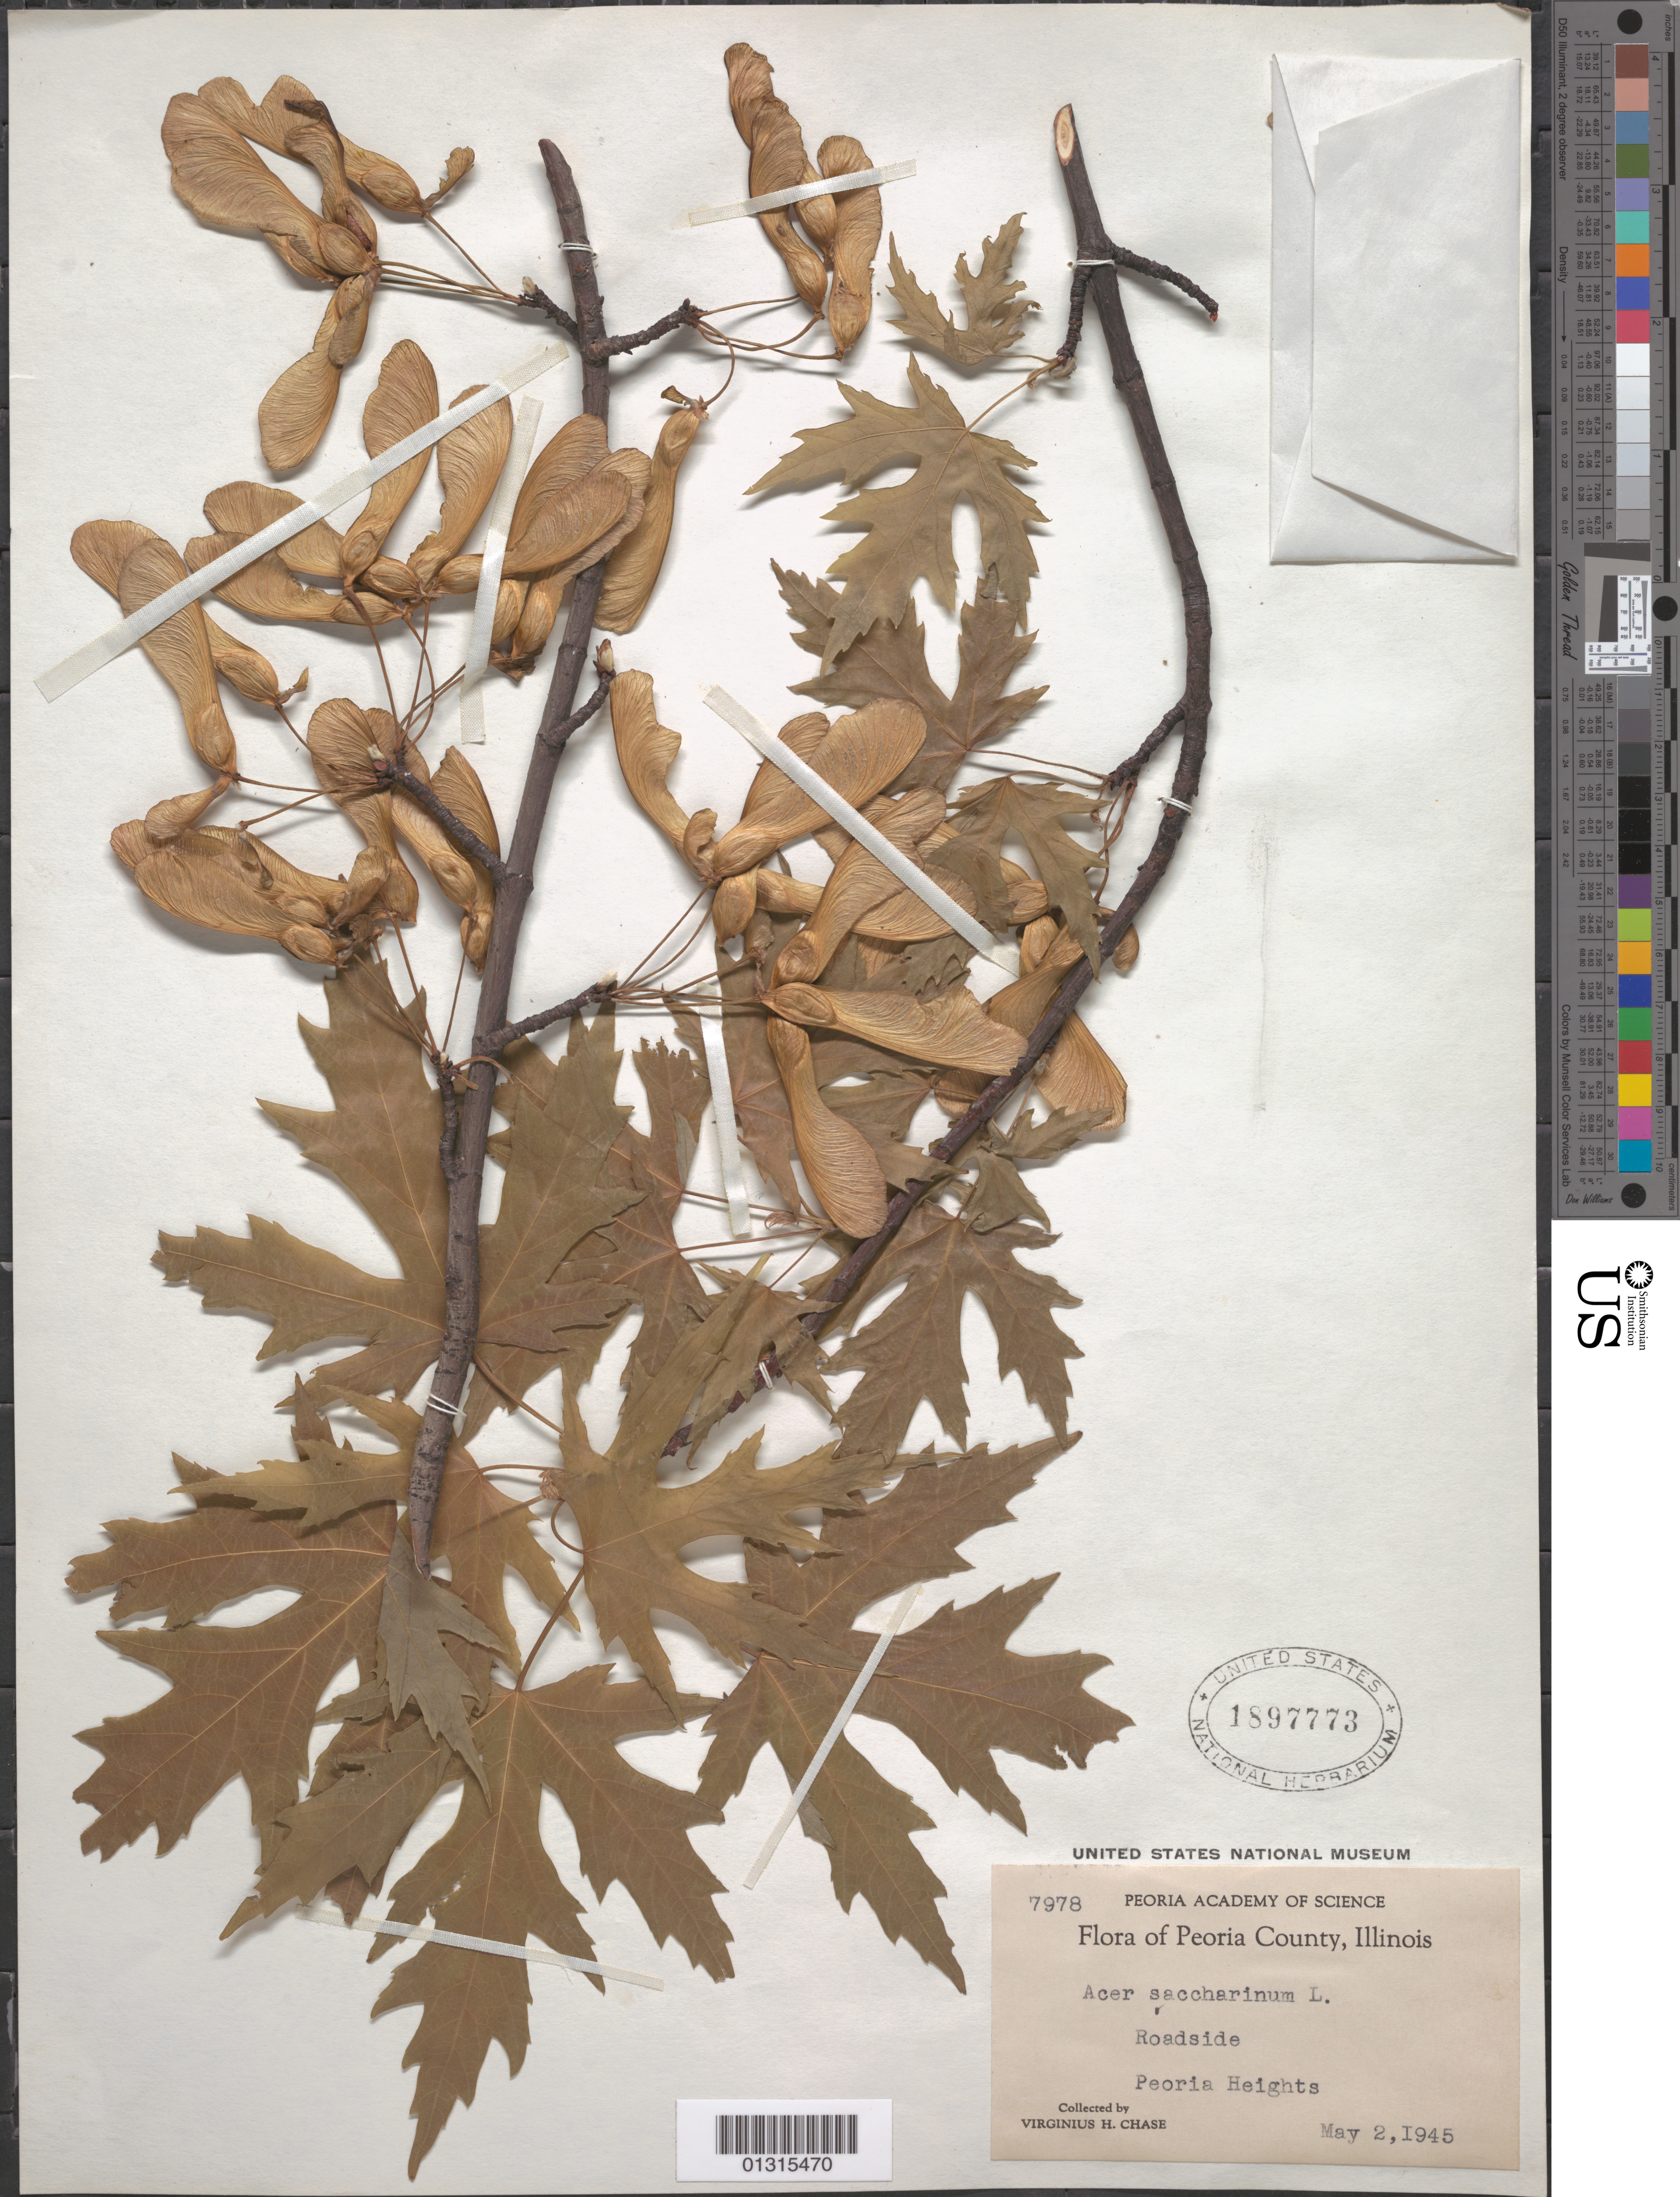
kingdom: Plantae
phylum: Tracheophyta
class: Magnoliopsida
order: Sapindales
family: Sapindaceae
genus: Acer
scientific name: Acer saccharinum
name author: L.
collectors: V. H. Chase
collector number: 7978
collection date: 1945-05-02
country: United States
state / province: Illinois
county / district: Peoria County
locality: Peoria County, Peoria Heights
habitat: Roadside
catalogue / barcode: US 1897773